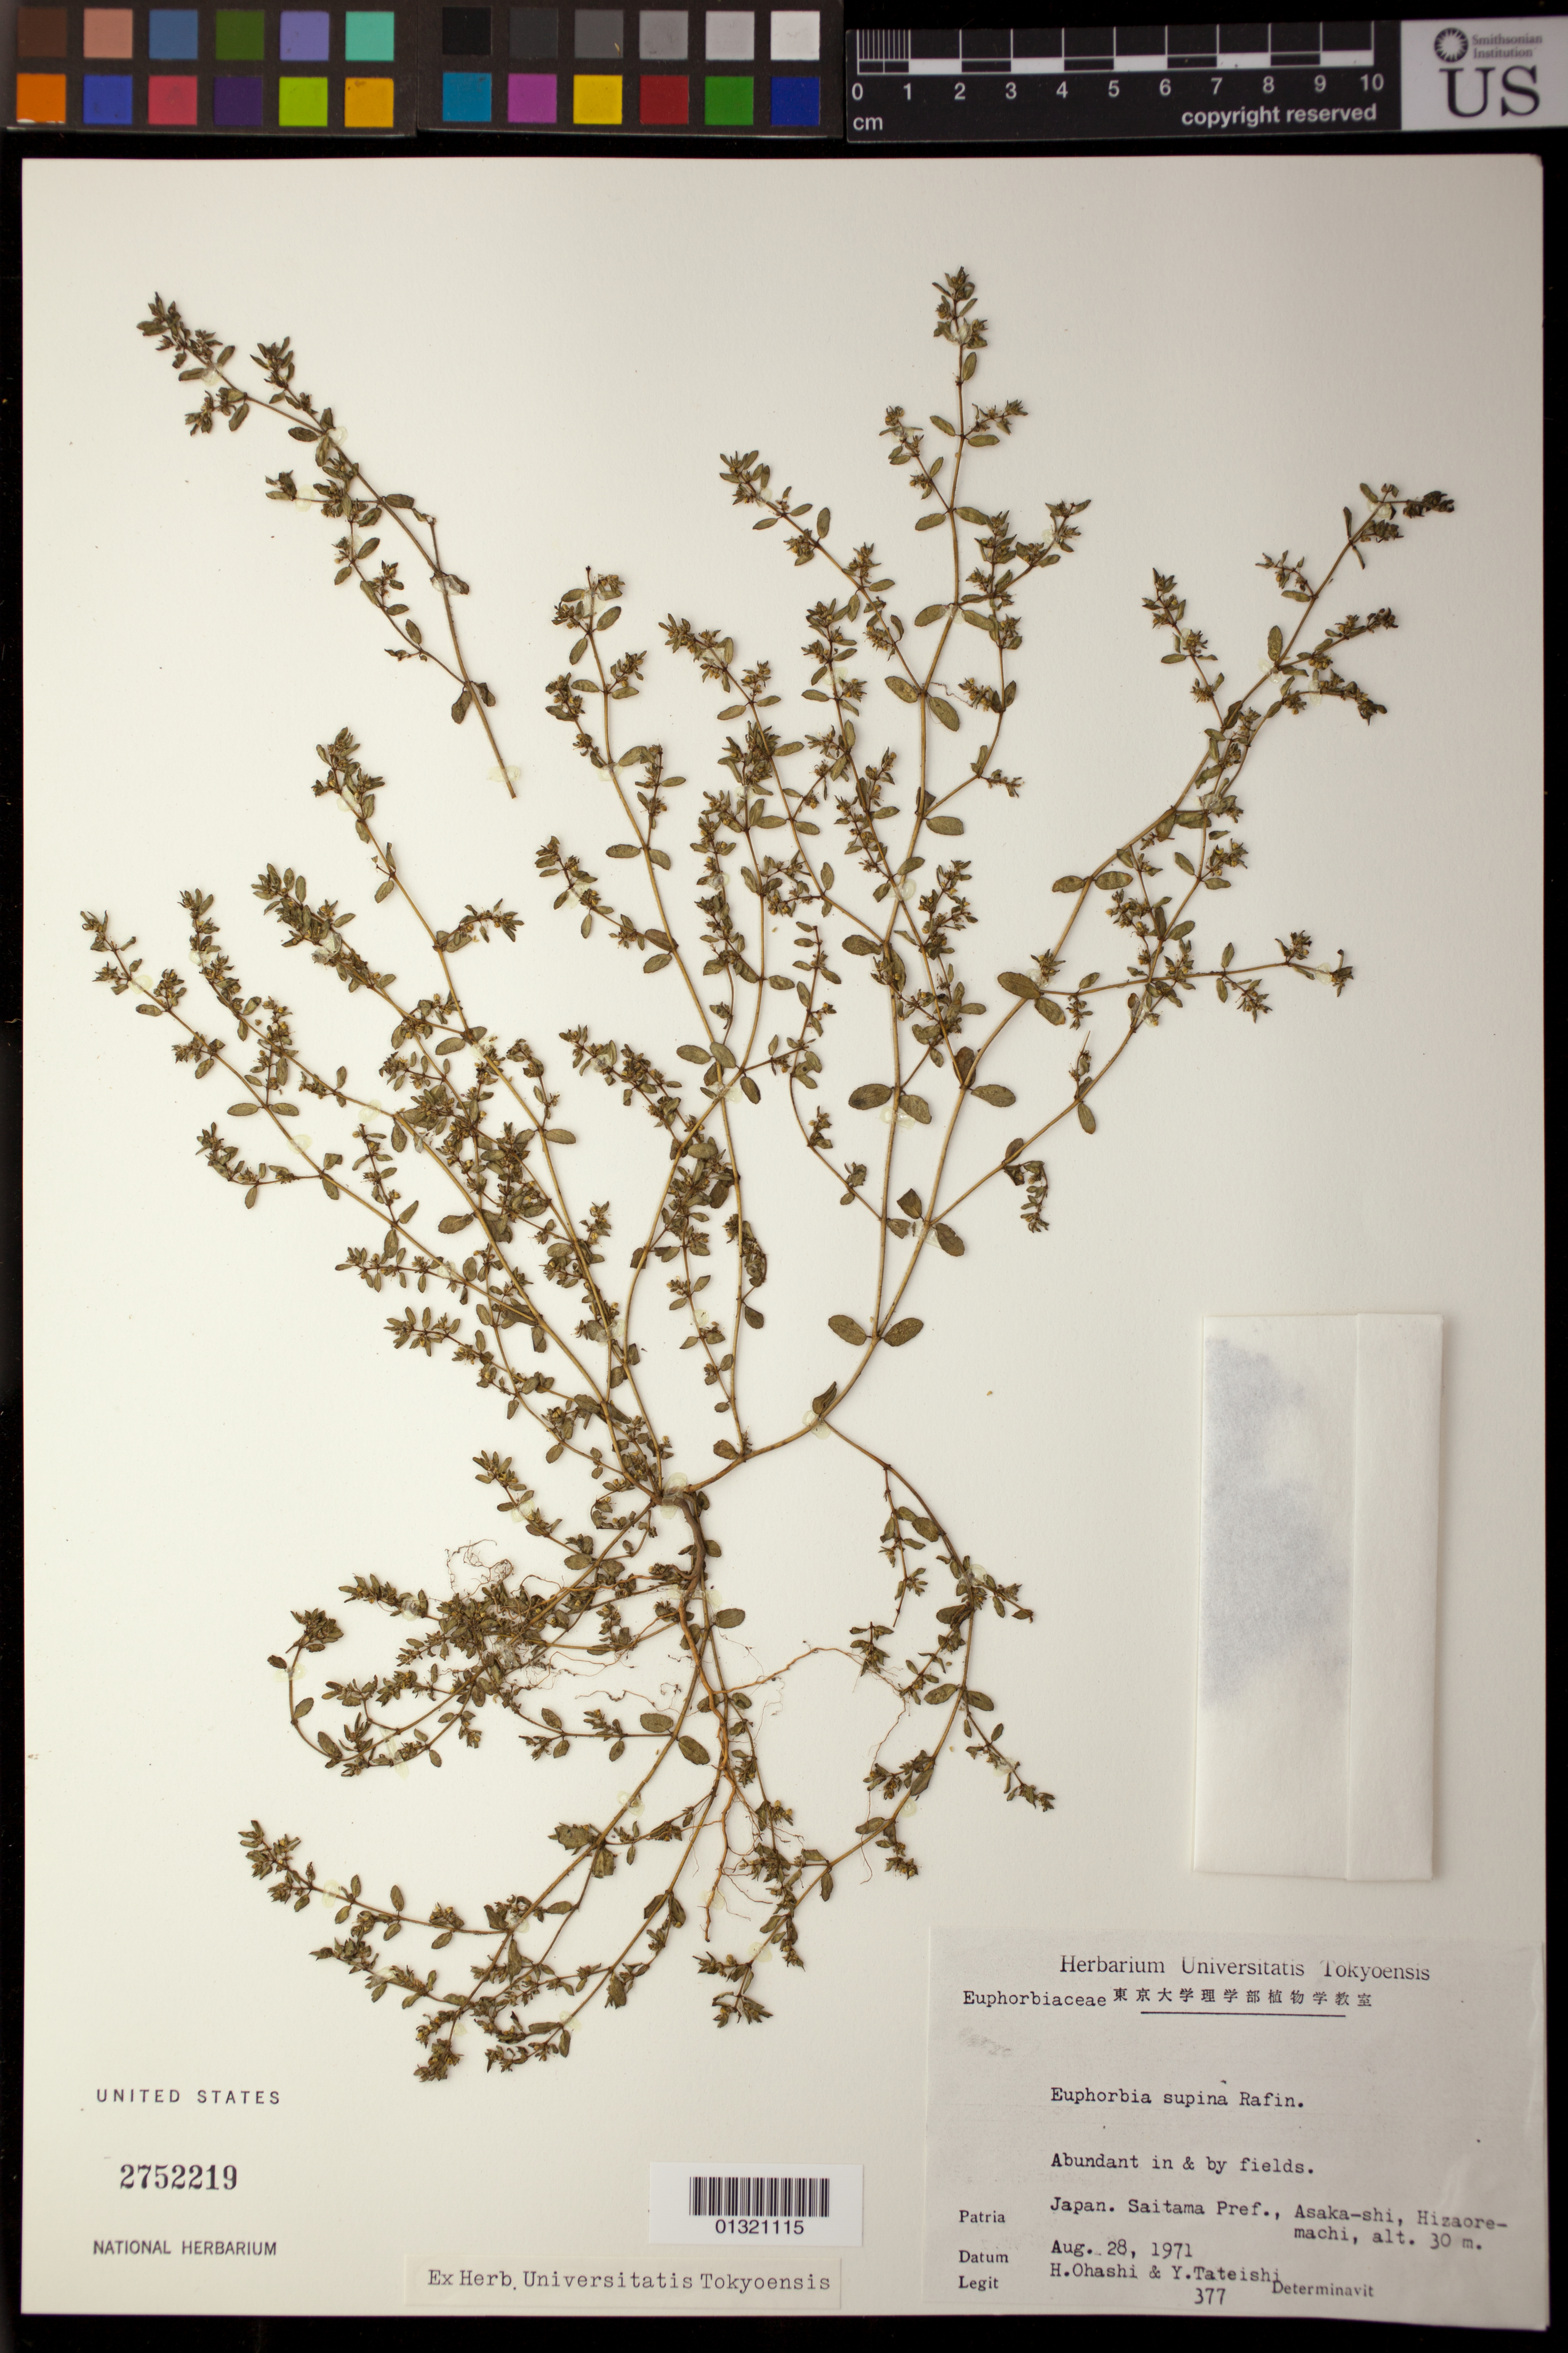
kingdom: Plantae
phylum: Tracheophyta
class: Magnoliopsida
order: Malpighiales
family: Euphorbiaceae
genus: Euphorbia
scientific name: Euphorbia maculata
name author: L.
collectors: H. Ohashi & Y. Tateishi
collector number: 377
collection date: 1971-08-28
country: Japan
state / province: Saitama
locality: Asaka-shi, Hizaore-machi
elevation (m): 30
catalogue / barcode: US 2752219